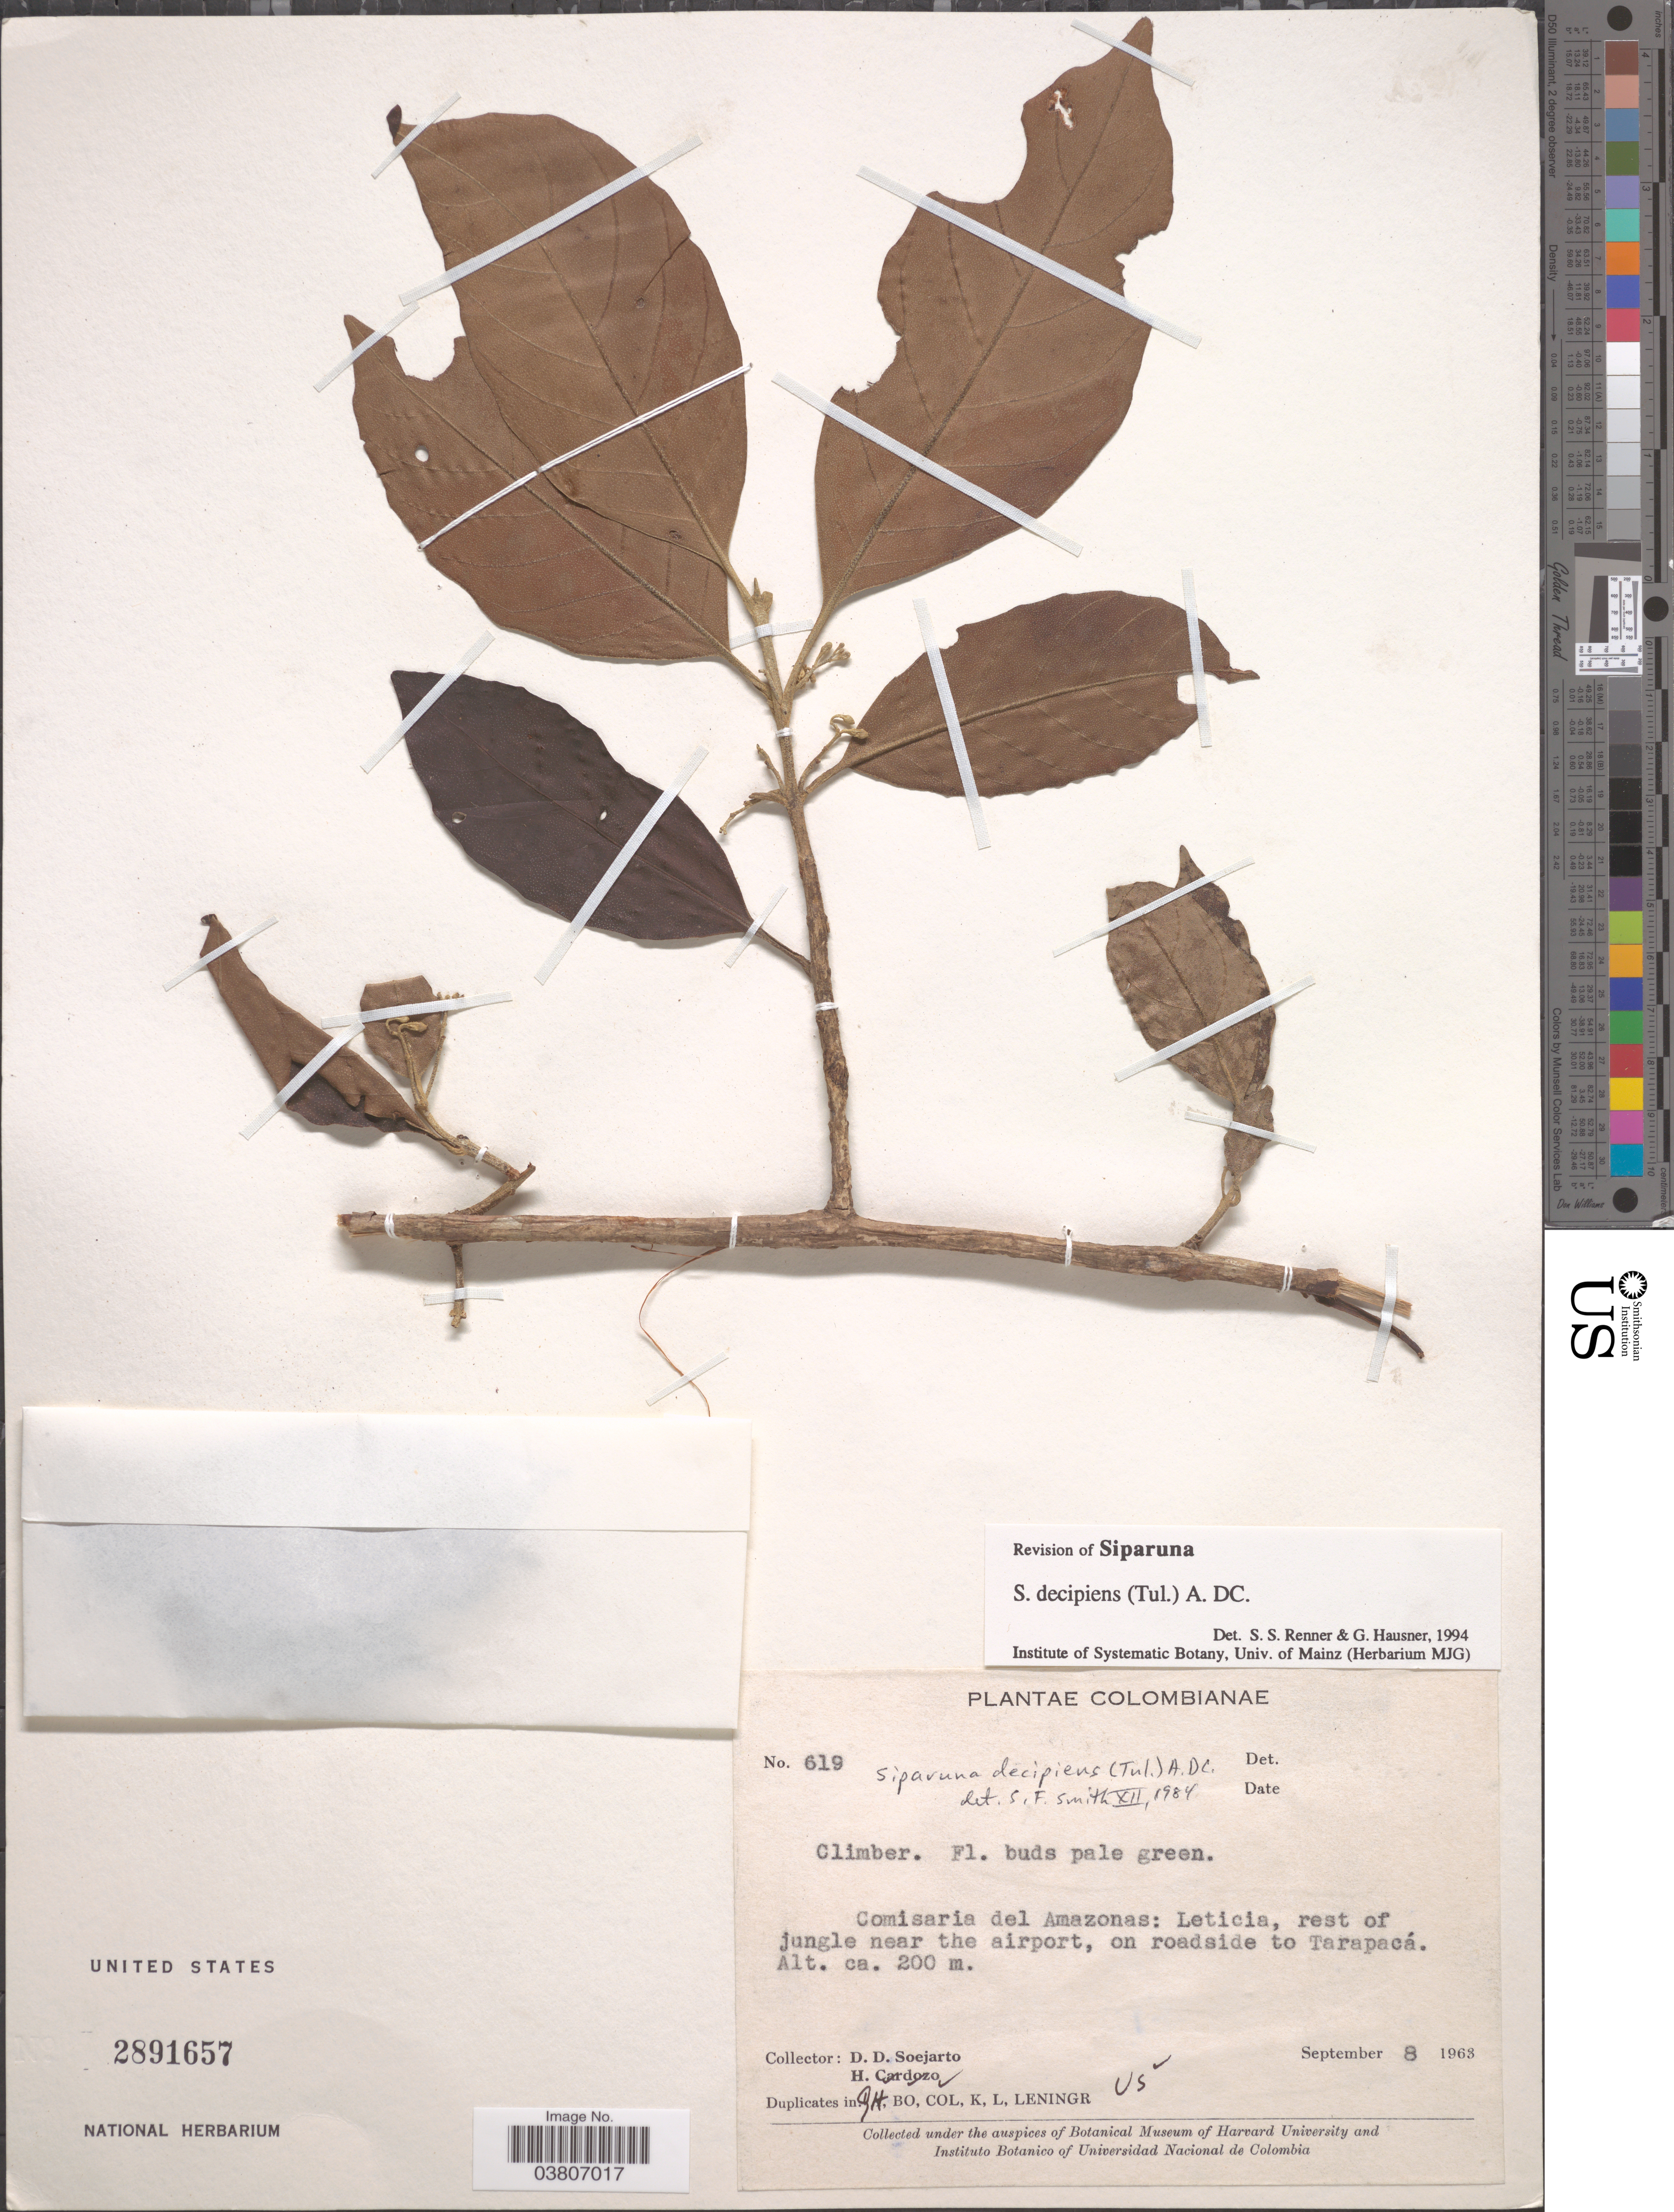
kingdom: Plantae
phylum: Tracheophyta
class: Magnoliopsida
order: Laurales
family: Siparunaceae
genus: Siparuna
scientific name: Siparuna decipiens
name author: (Tul.) A. DC.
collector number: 619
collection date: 1963-09-08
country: Colombia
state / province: Amazônas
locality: Comisaria del Amazonas: Leticia, rest of jungle near the airport, on roadside to Tarapacá.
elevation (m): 200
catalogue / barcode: US 2891657